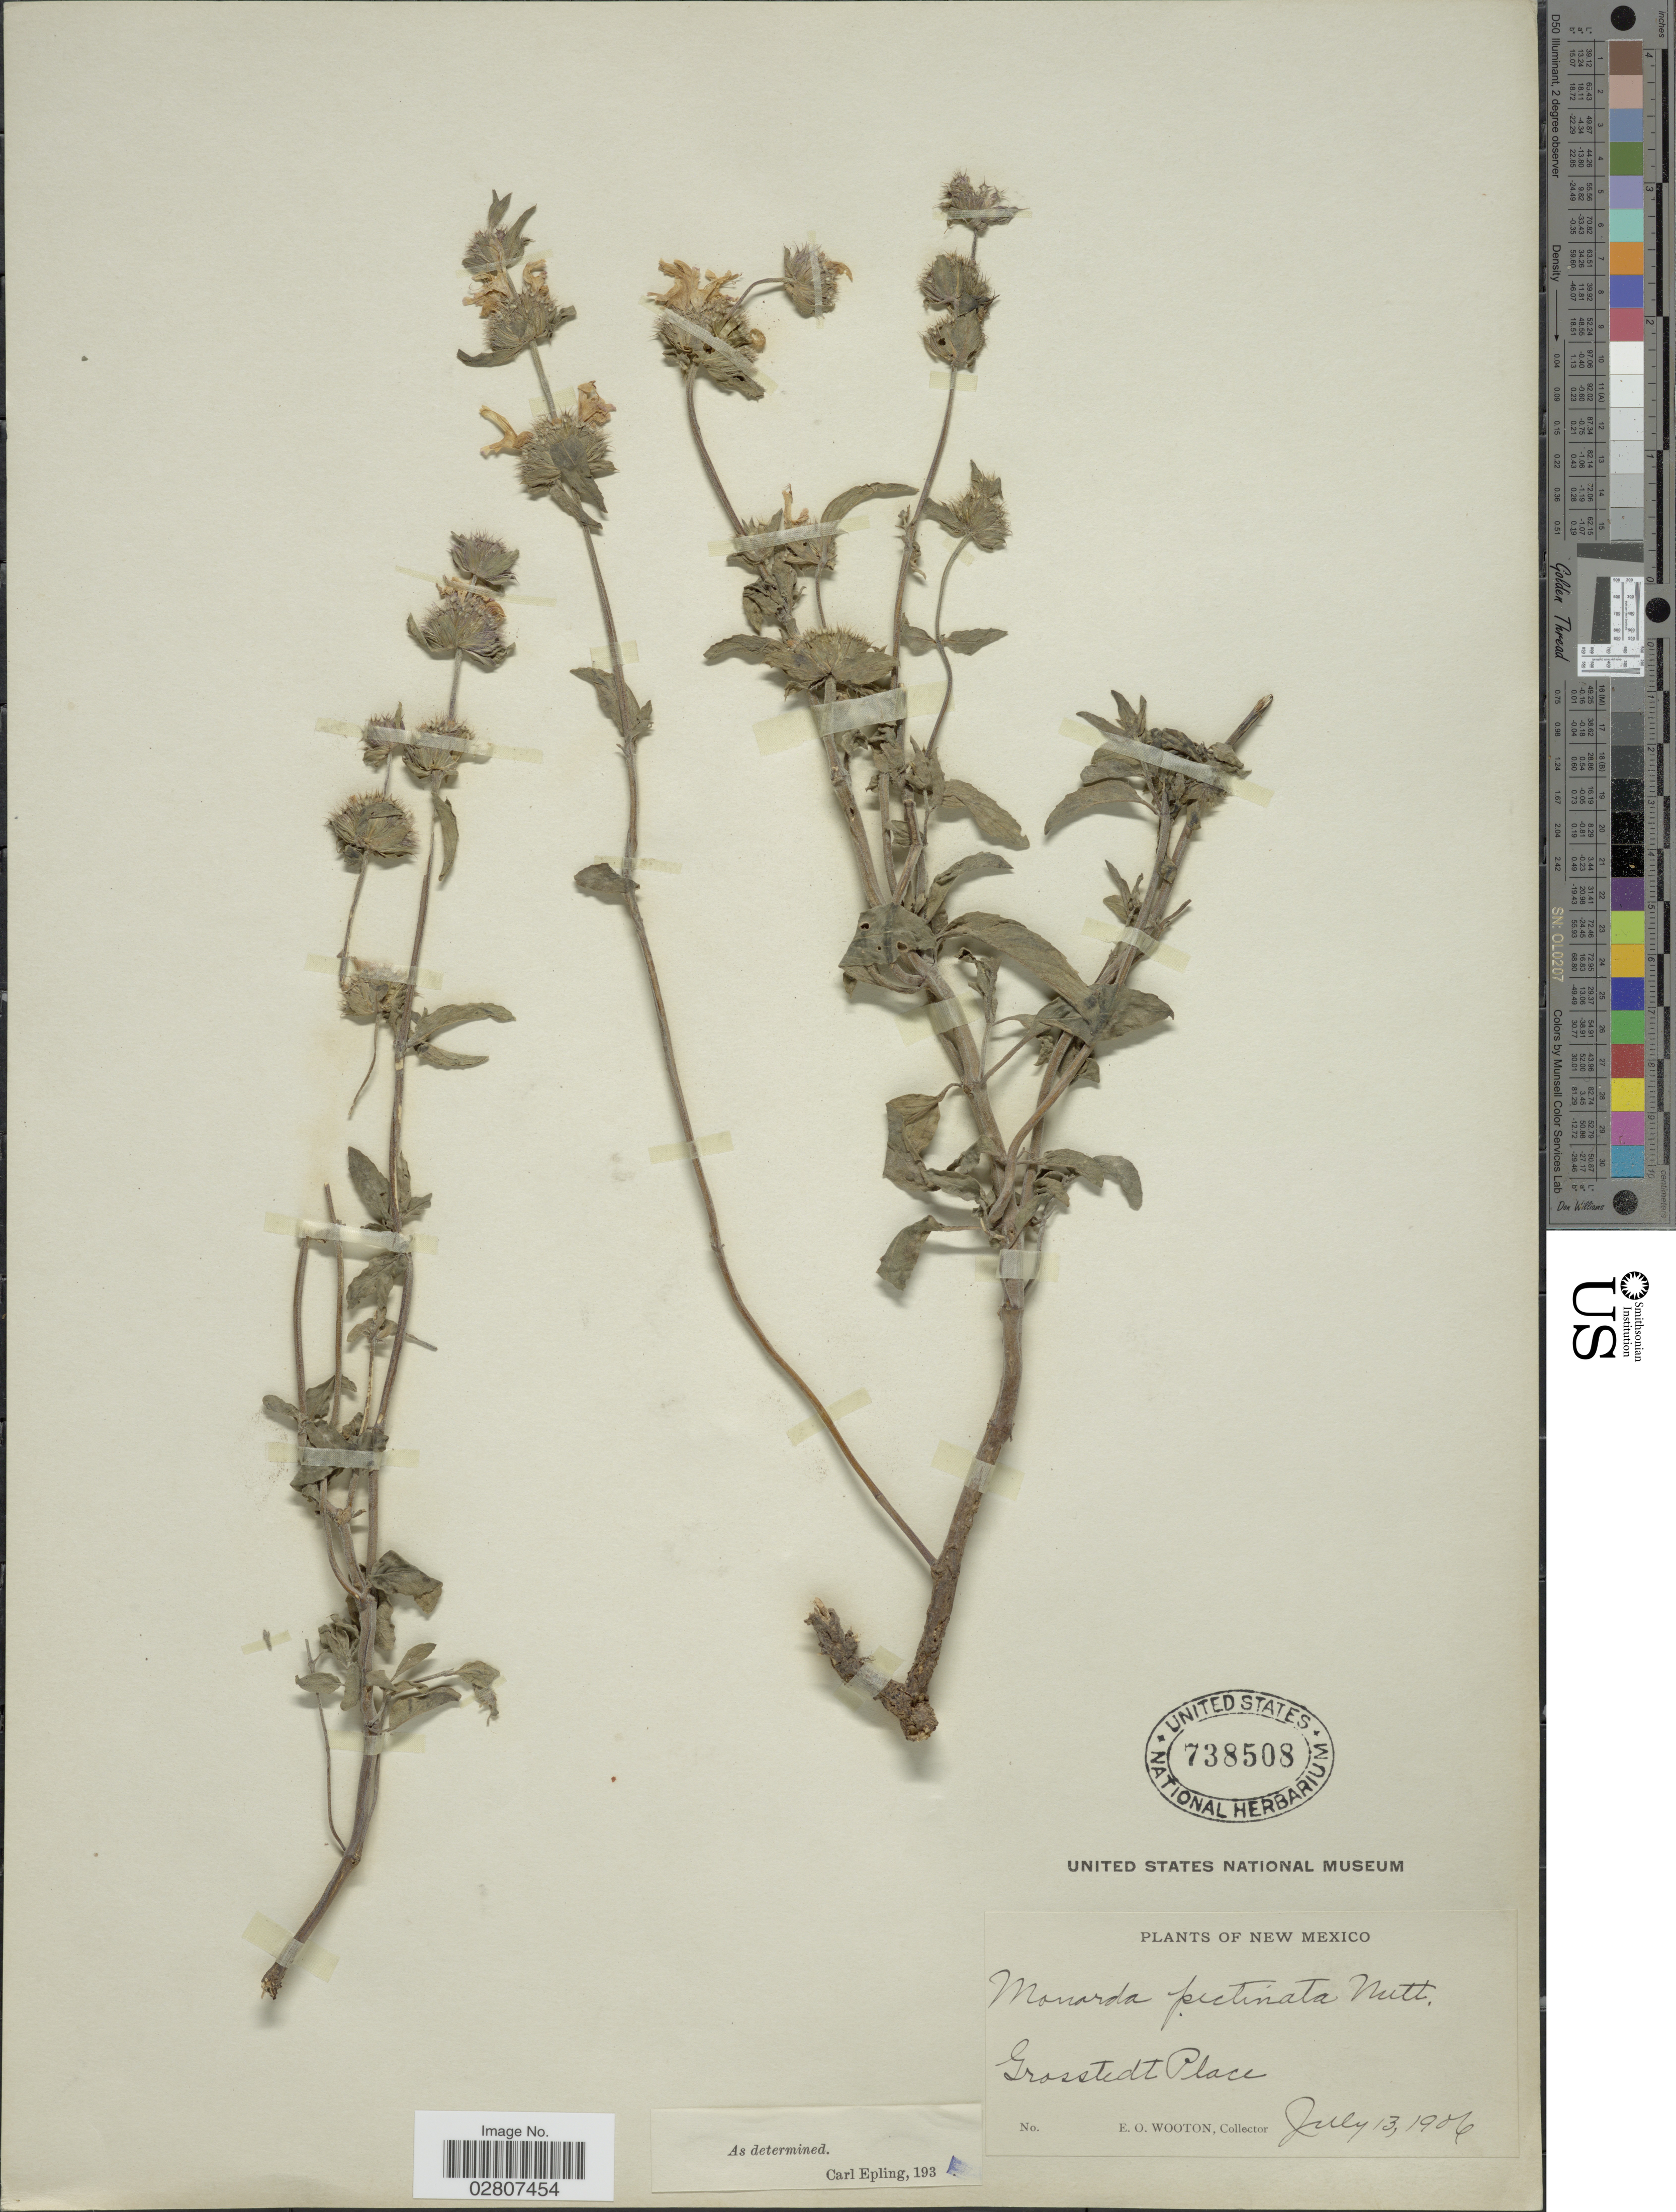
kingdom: Plantae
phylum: Tracheophyta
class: Magnoliopsida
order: Lamiales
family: Lamiaceae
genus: Monarda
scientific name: Monarda pectinata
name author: Nutt.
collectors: E. O. Wooton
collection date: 1906-07-13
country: United States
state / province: New Mexico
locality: Grosstedt Place.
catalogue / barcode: US 738508